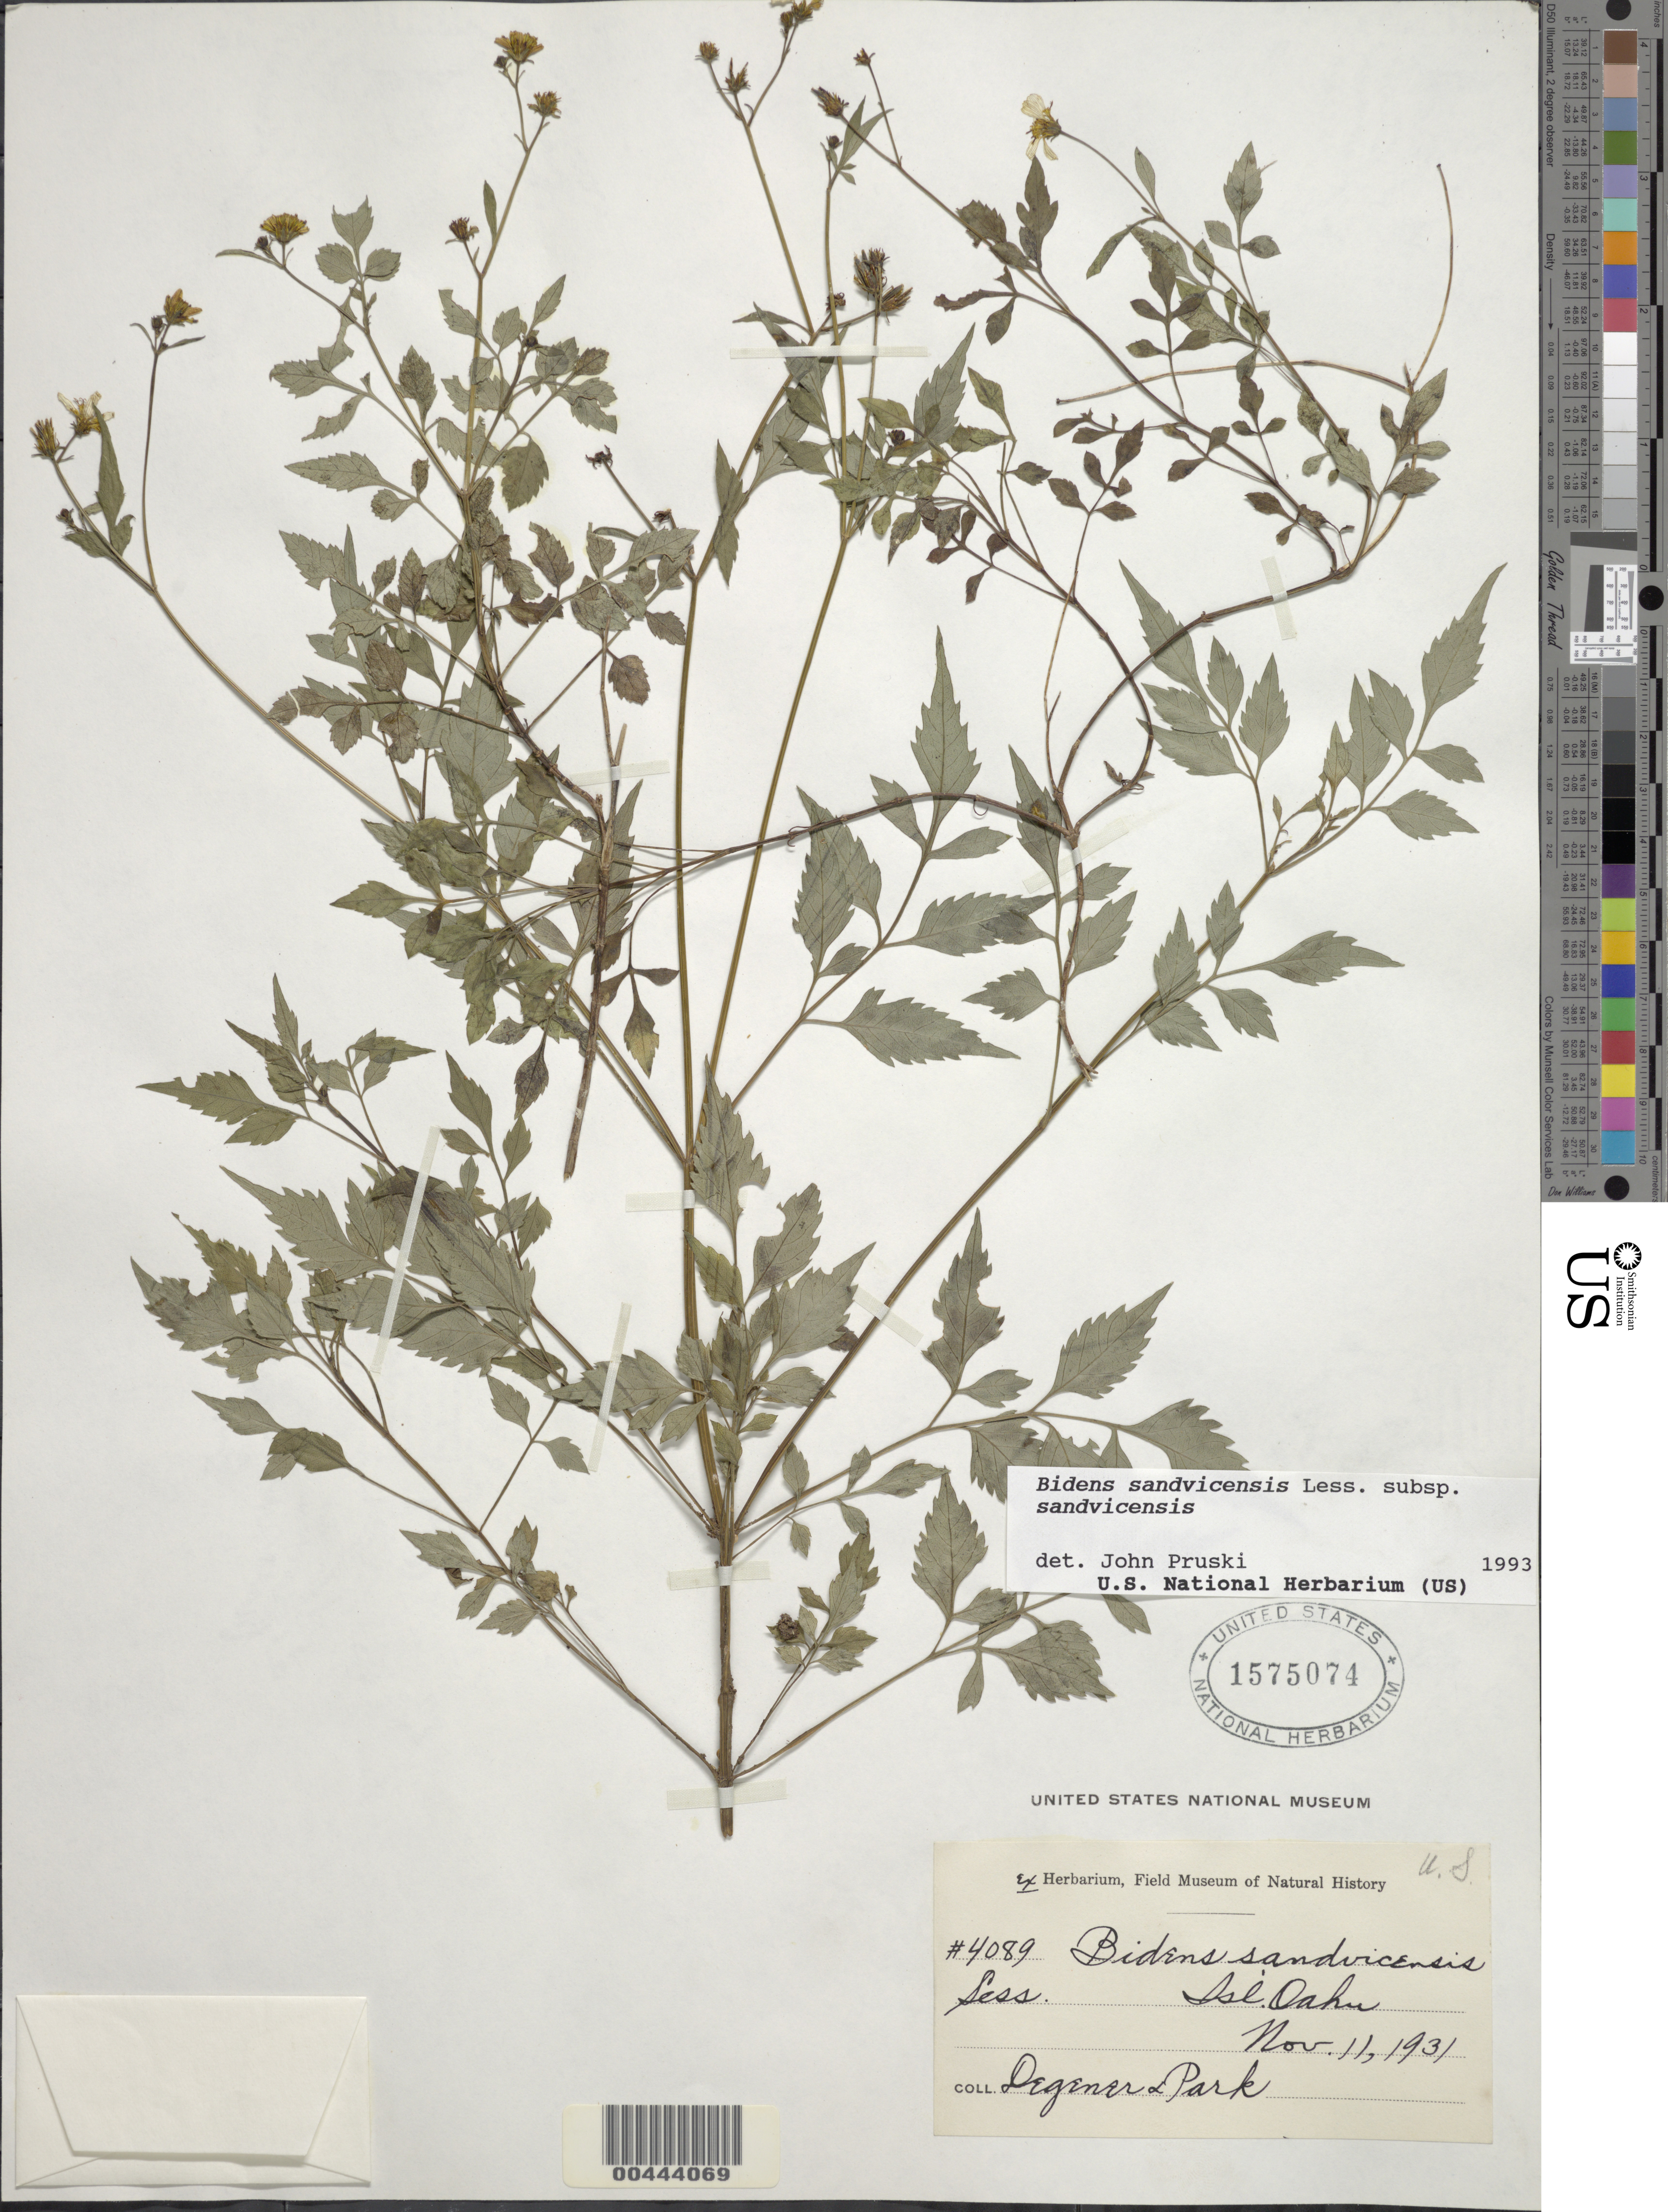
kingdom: Plantae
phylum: Tracheophyta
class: Magnoliopsida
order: Asterales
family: Asteraceae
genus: Bidens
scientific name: Bidens sandvicensis subsp. sandvicensis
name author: Less.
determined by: Pruski, J. F.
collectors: O. Degener & Park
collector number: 4089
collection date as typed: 11 Nov 1931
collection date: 1931-11-11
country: United States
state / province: Hawaii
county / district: Honolulu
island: Oahu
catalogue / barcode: US 1575074